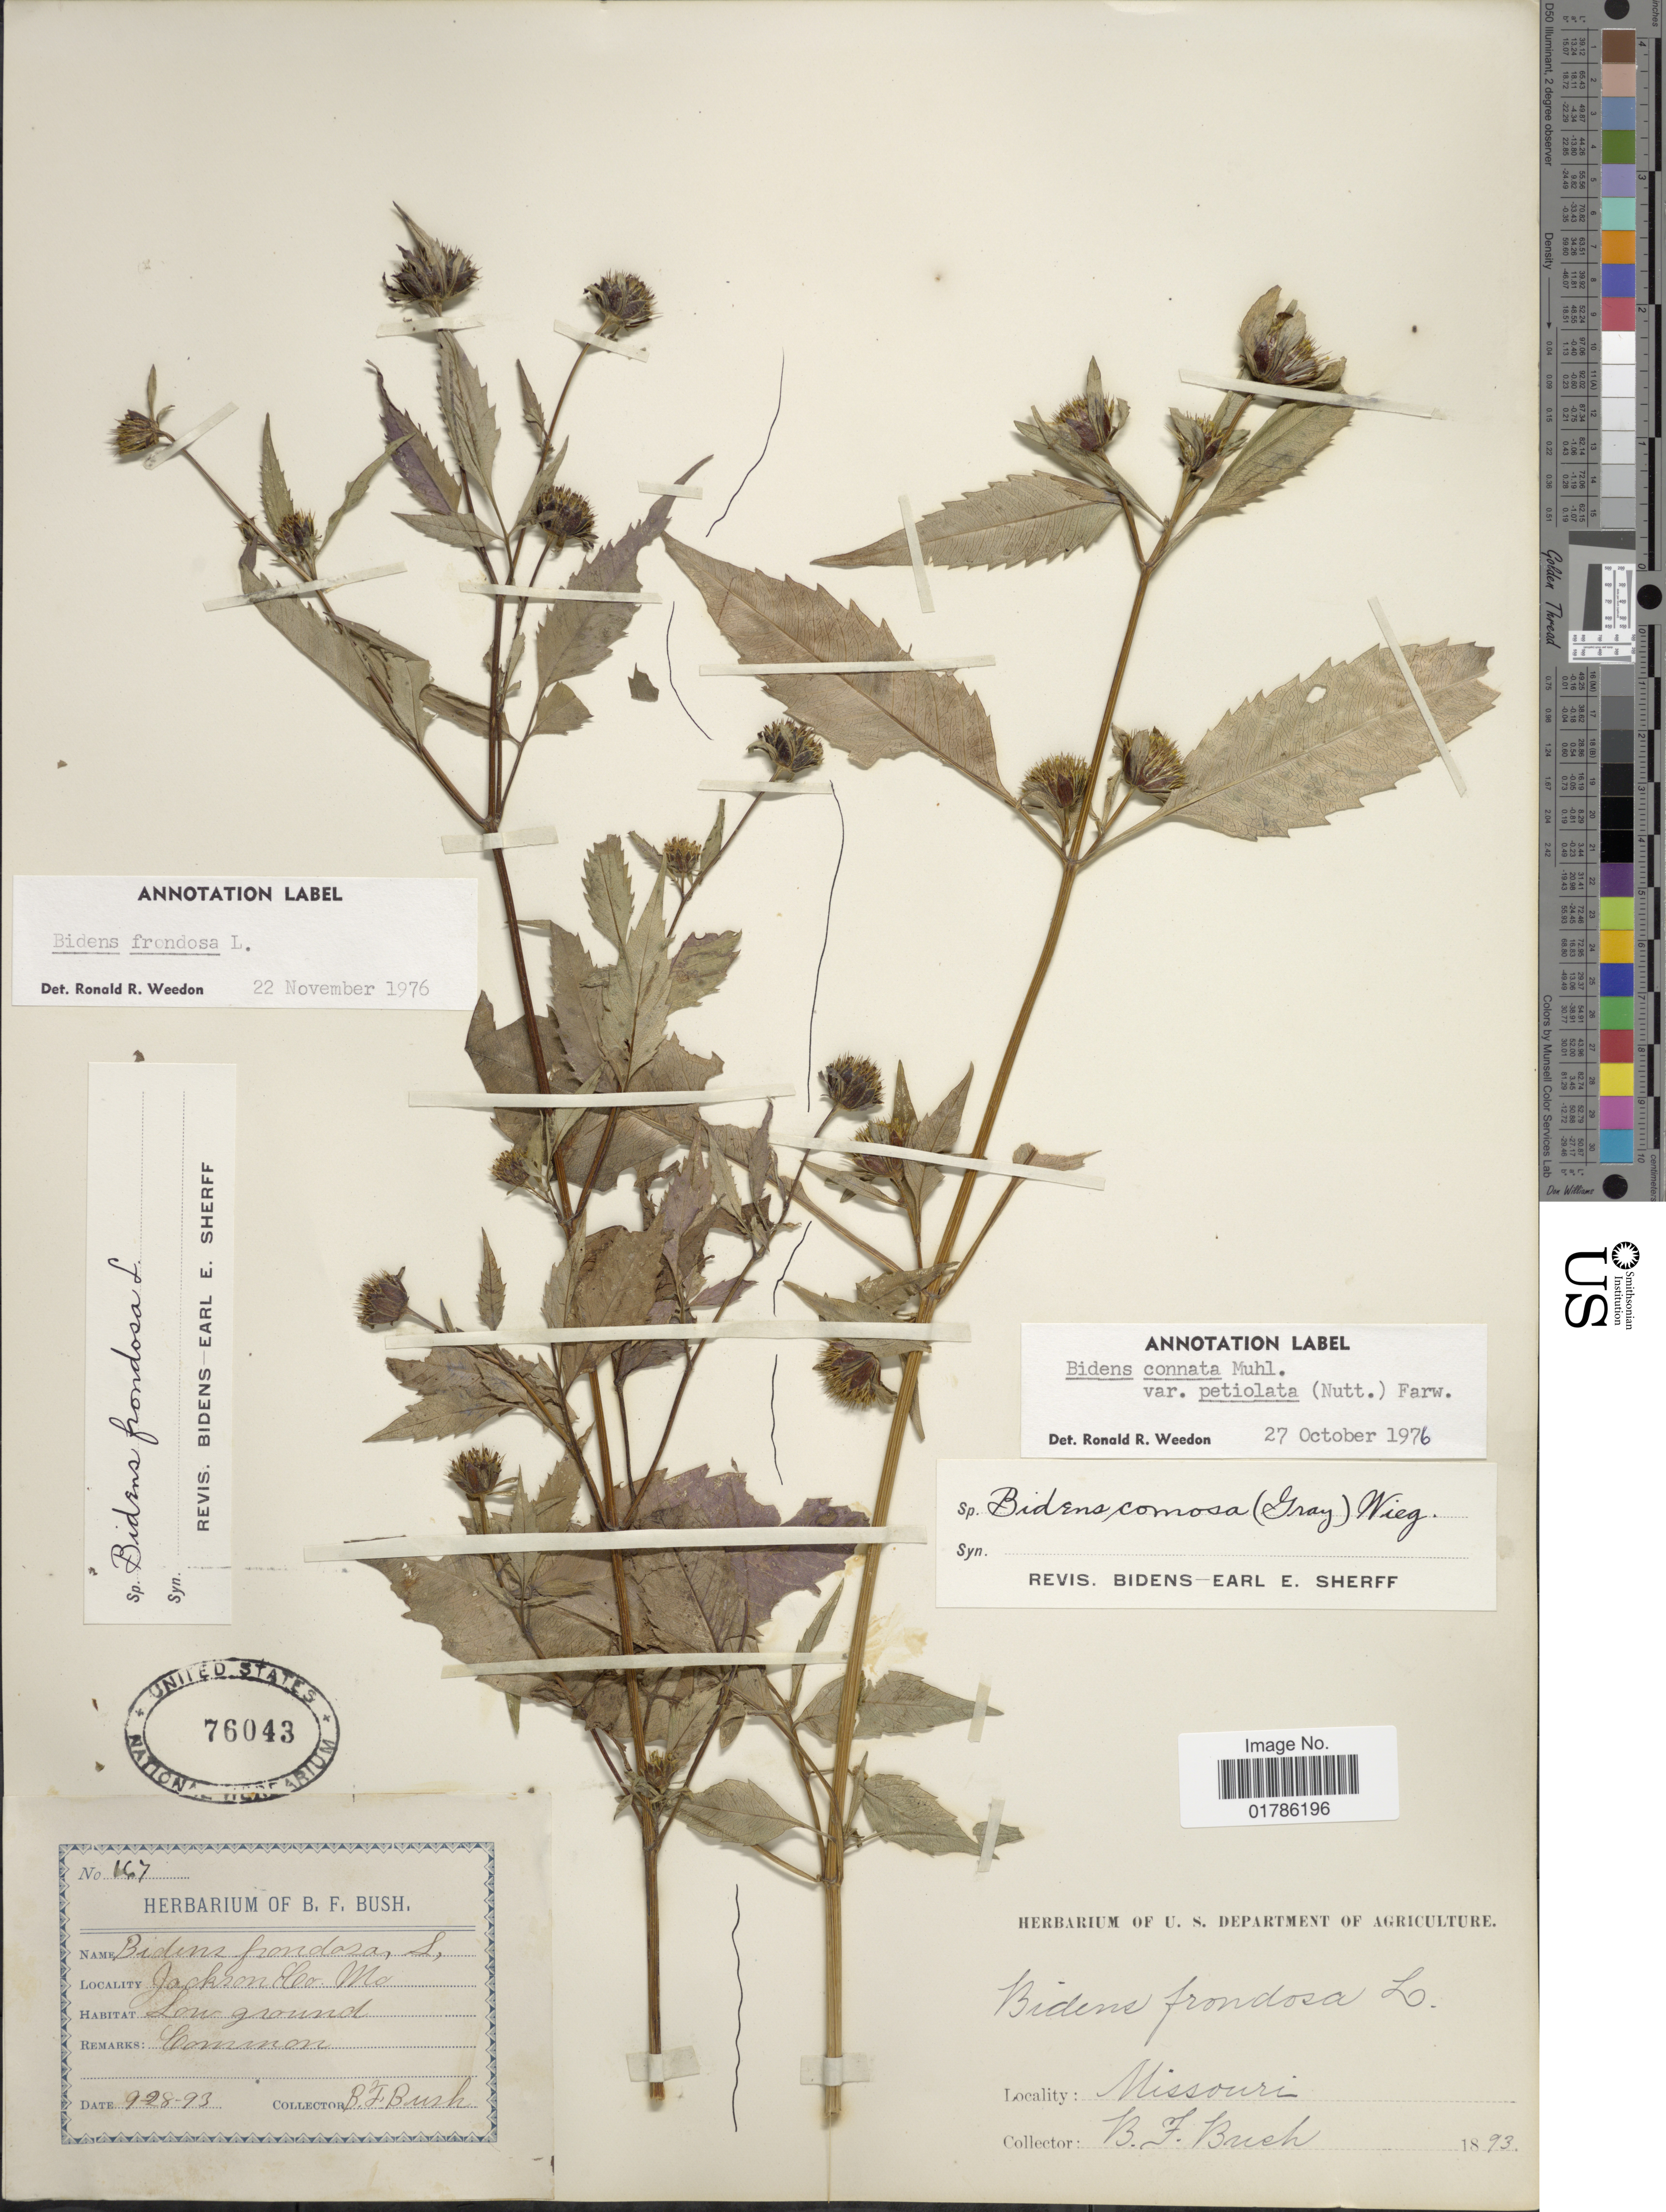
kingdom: Plantae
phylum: Tracheophyta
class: Magnoliopsida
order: Asterales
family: Asteraceae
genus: Bidens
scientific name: Bidens connata var. petiolata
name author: (Nutt.) Farw.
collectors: B. F. Bush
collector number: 167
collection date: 1893-09-28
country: United States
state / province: Missouri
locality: Jackson Co., Mo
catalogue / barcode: US 76043